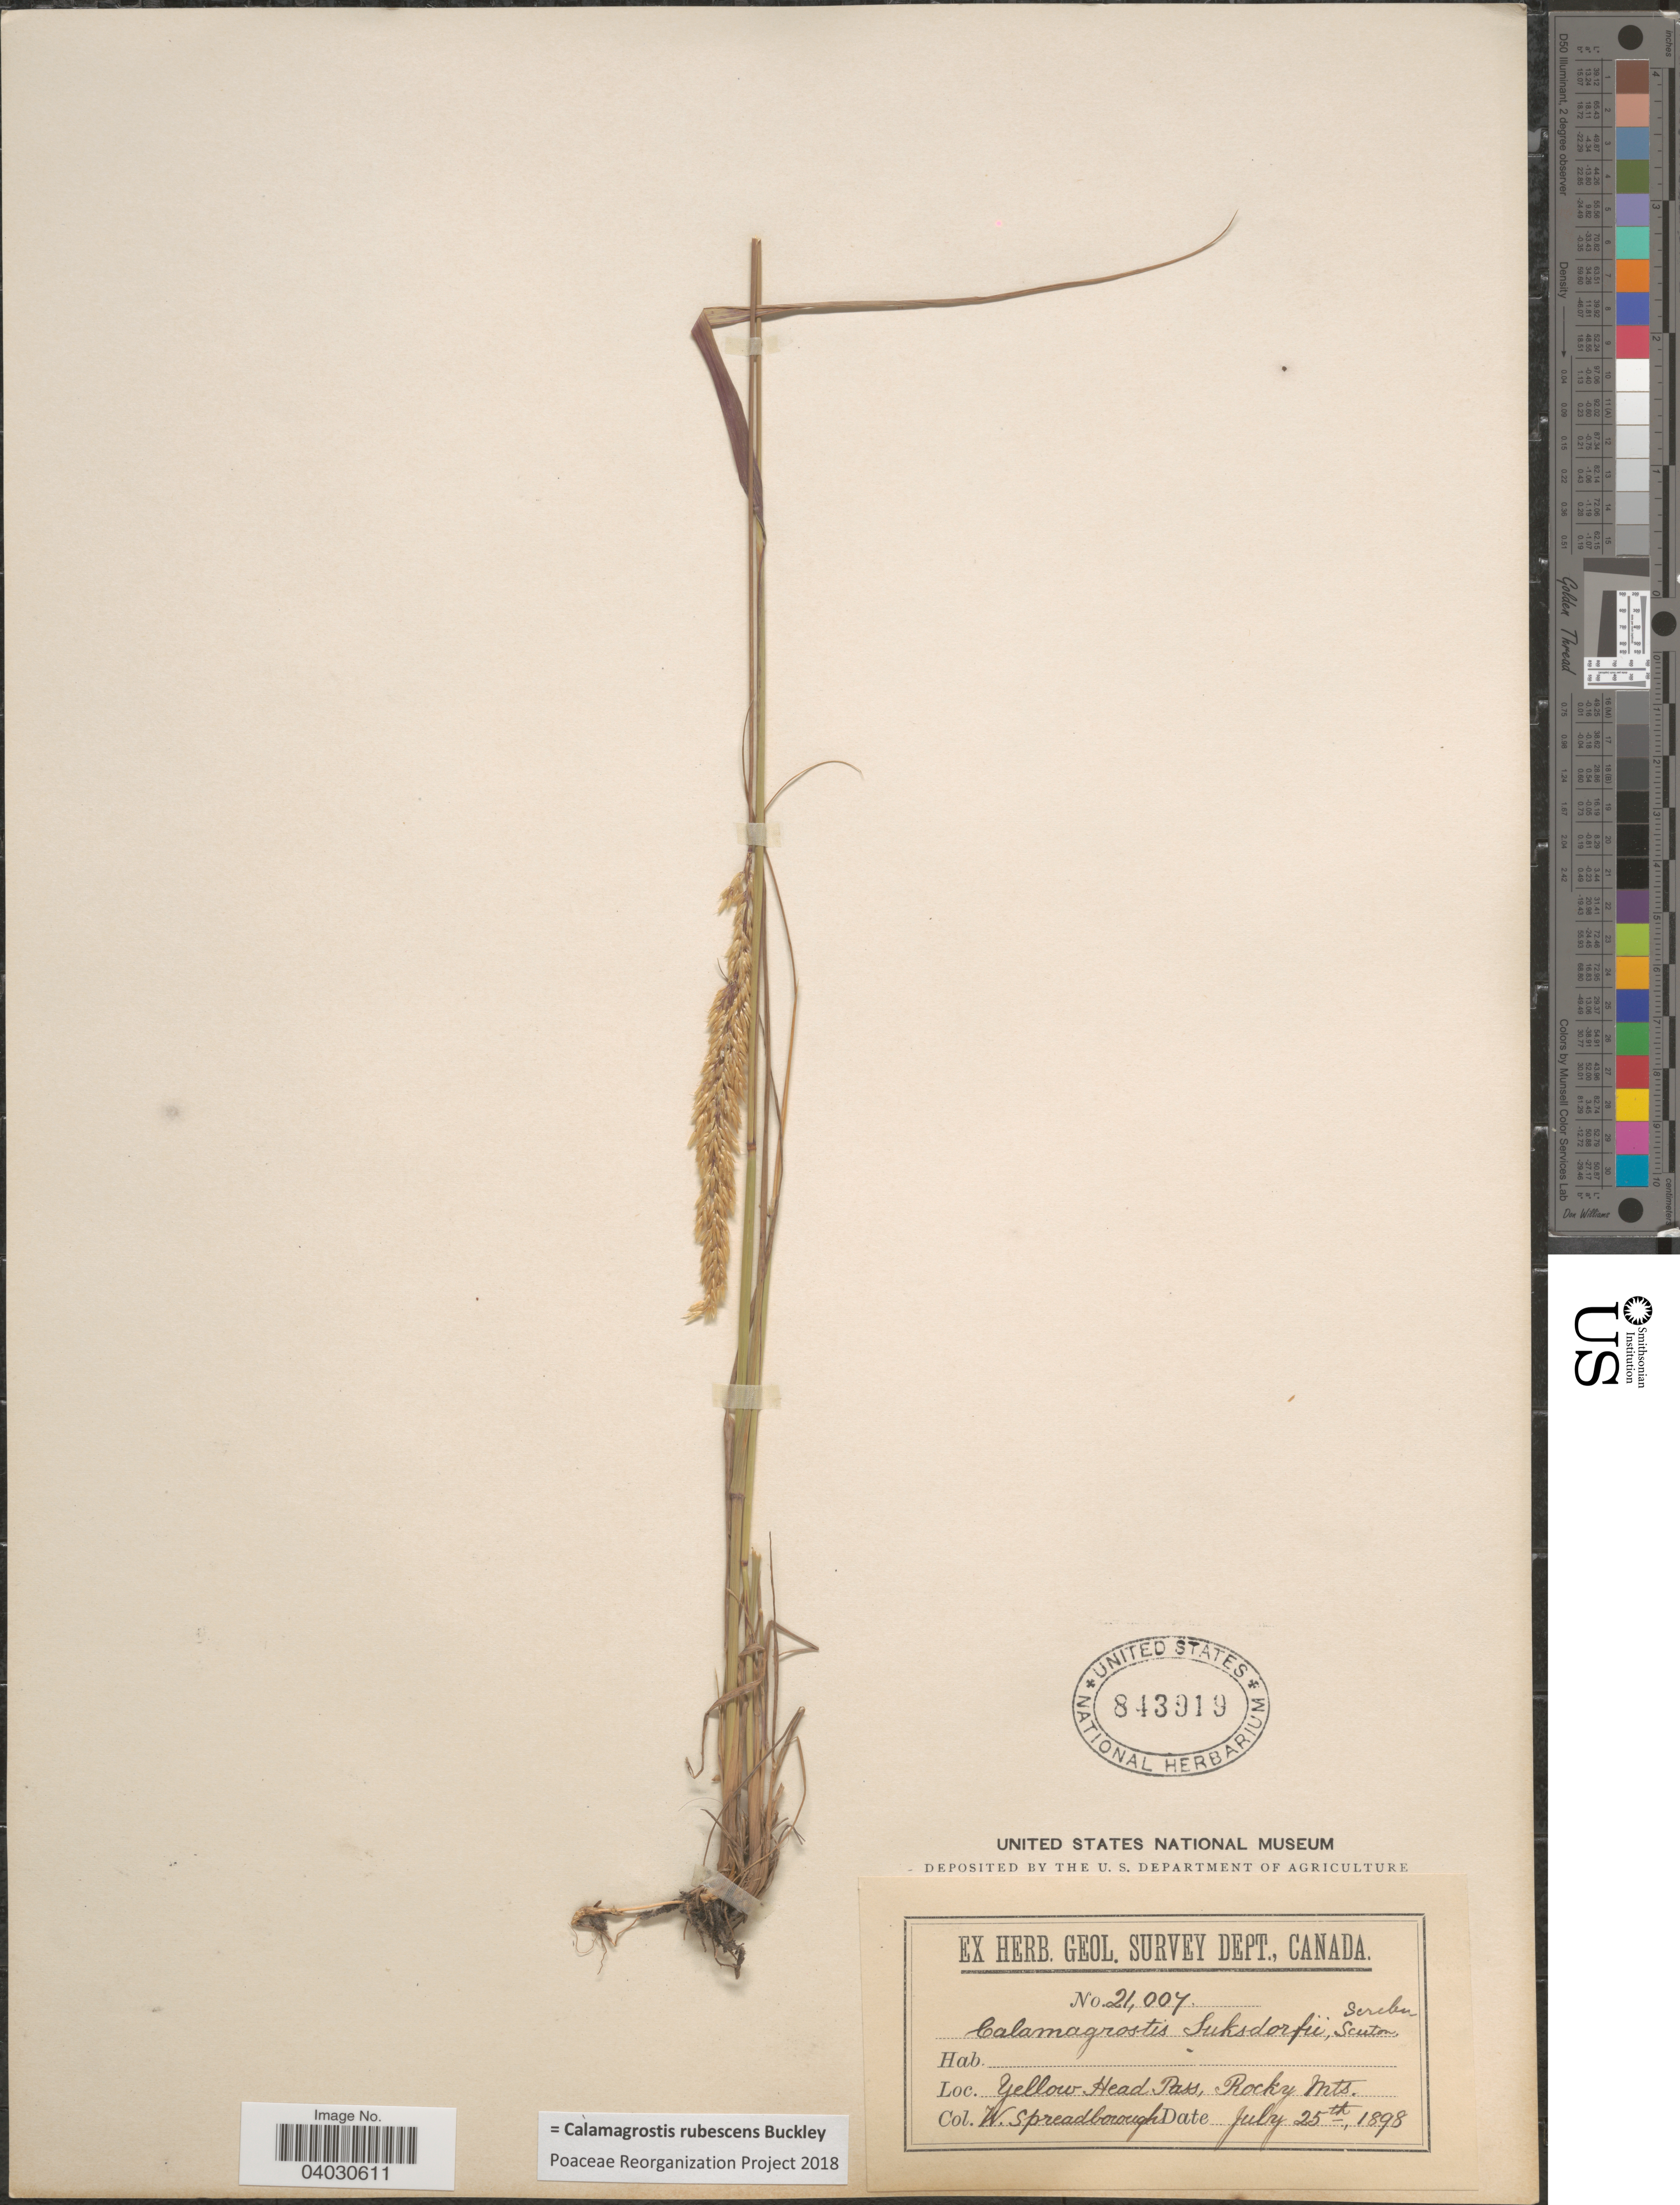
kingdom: Plantae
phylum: Tracheophyta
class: Liliopsida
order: Poales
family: Poaceae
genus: Calamagrostis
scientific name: Calamagrostis rubescens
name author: Buckley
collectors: W. Spreadborough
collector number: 21007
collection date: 1898-07-25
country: Canada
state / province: British Columbia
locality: Yellow Head Pass, Rocky Mts.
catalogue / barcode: US 843919